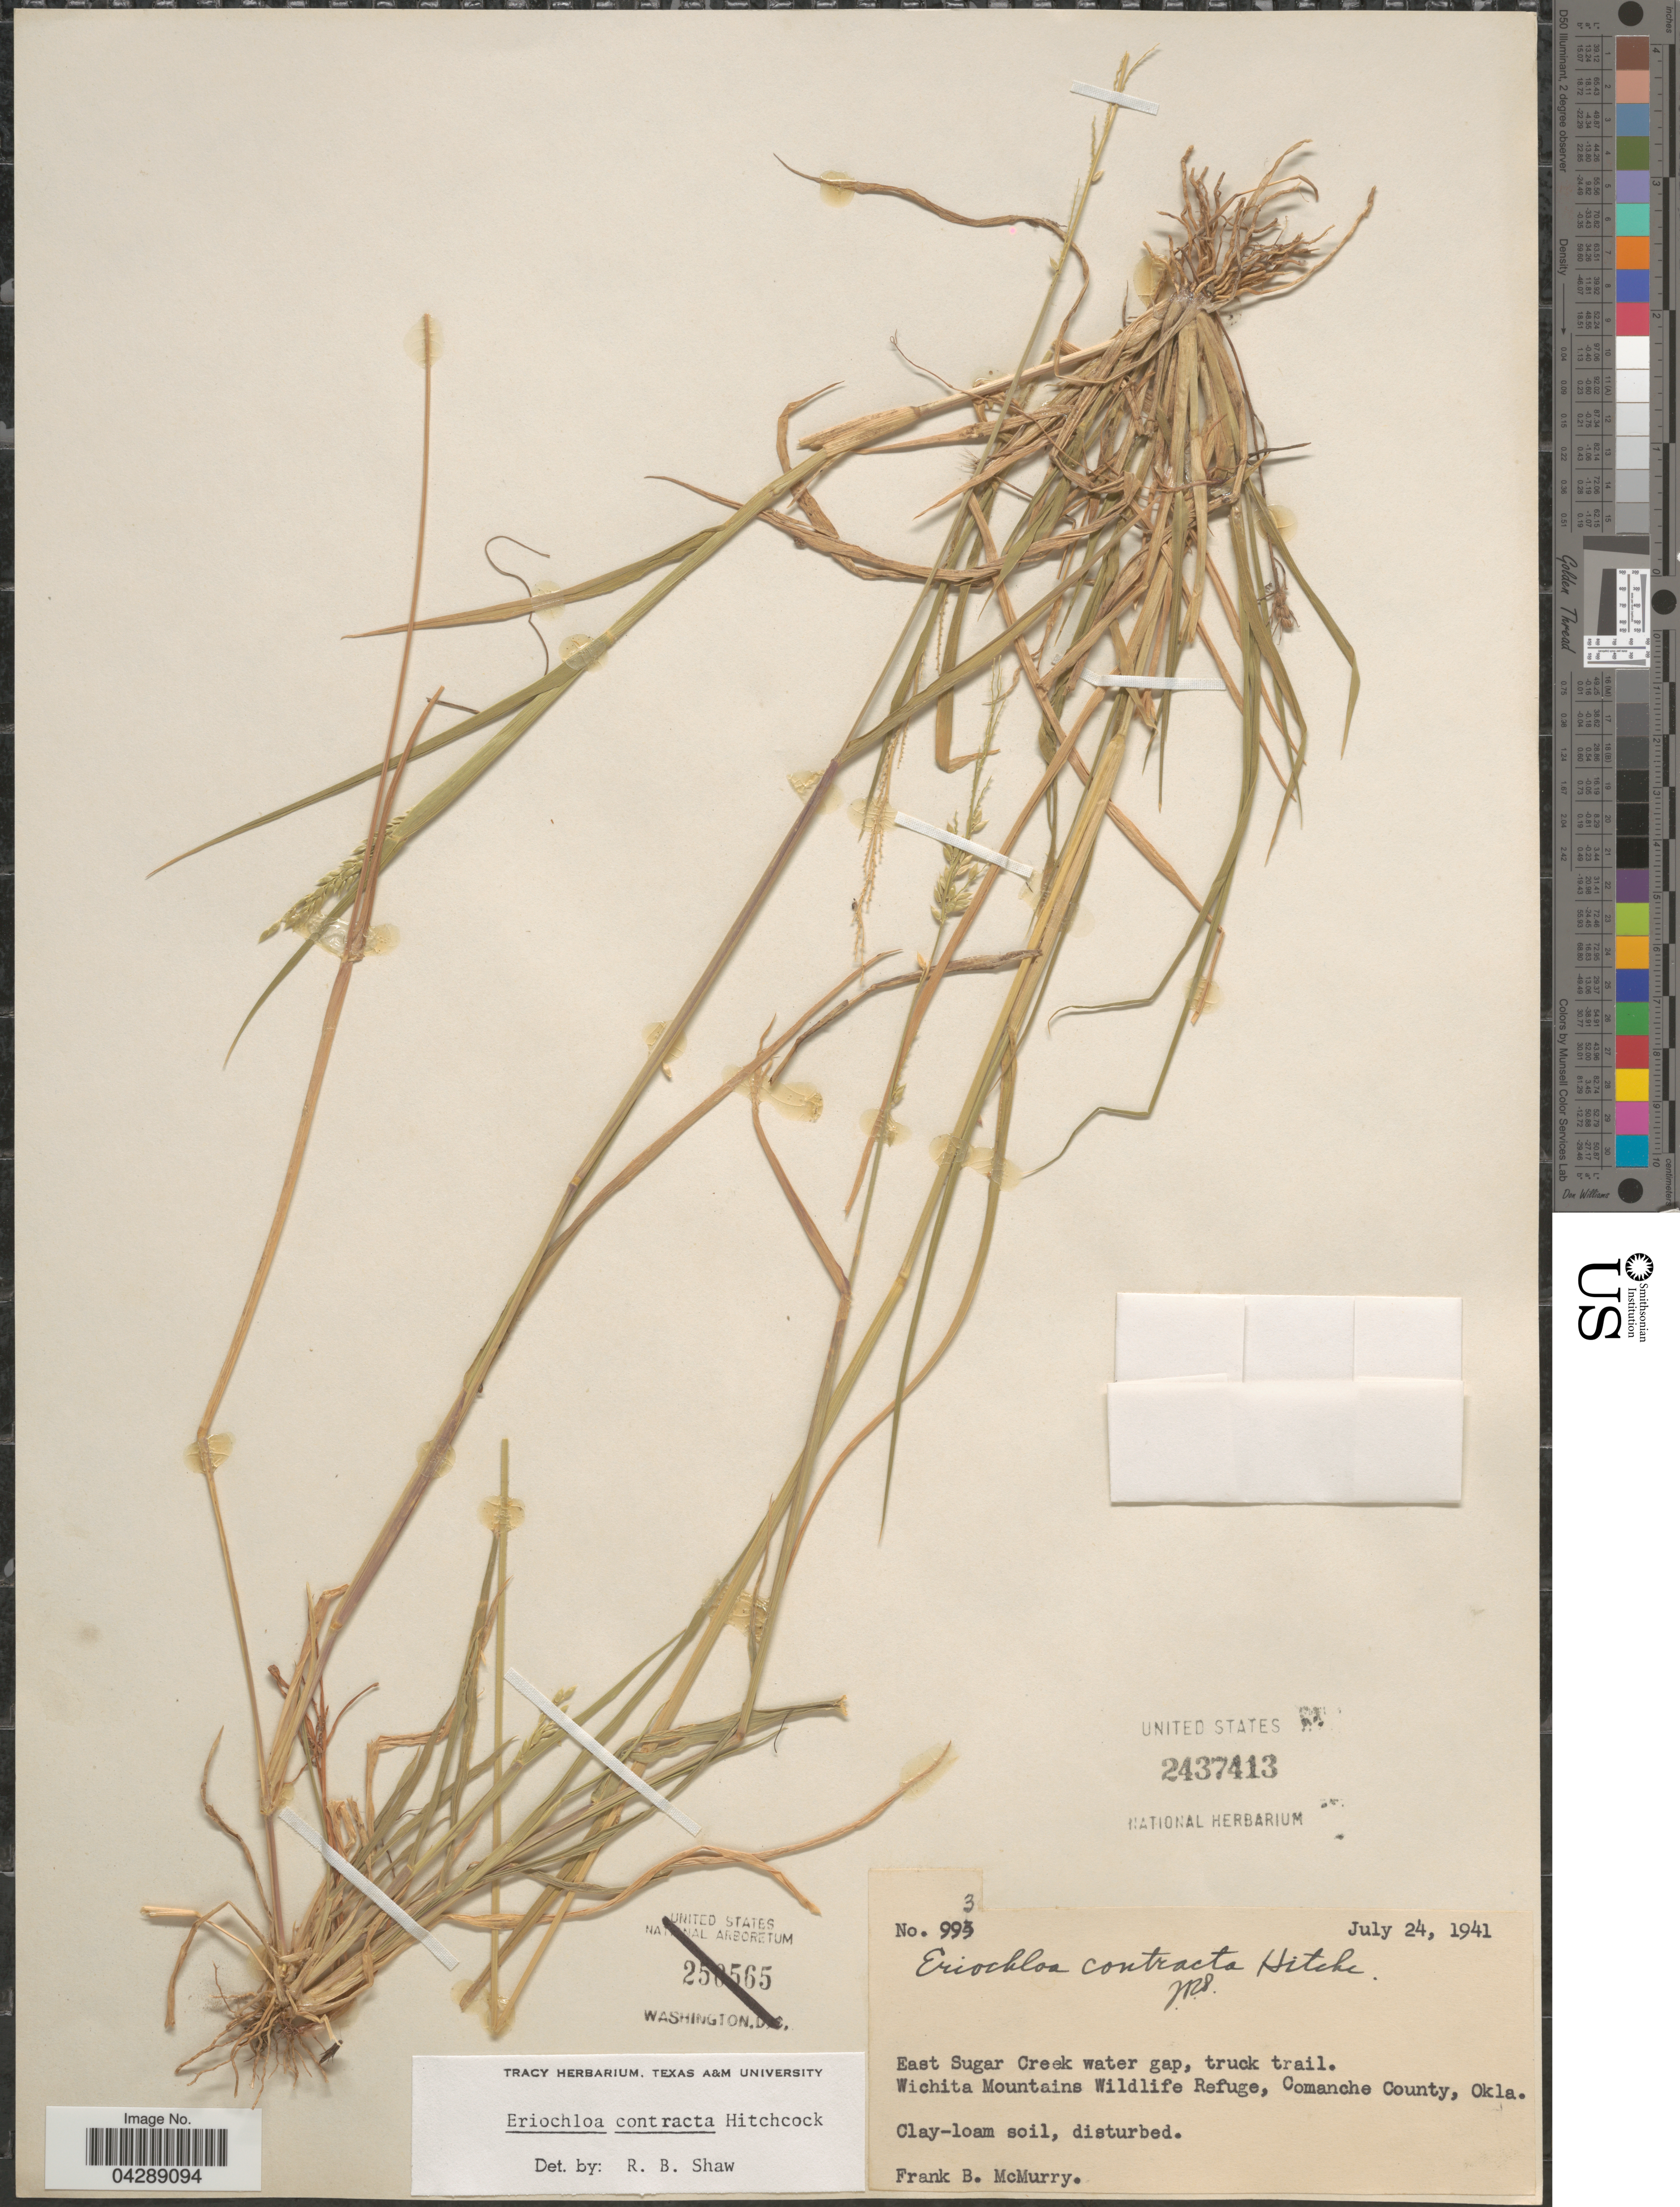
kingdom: Plantae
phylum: Tracheophyta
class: Liliopsida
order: Poales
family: Poaceae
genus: Eriochloa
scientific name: Eriochloa contracta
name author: Hitchc.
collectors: F. B. McMurry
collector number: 993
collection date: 1941-07-24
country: United States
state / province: Oklahoma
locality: East sugar Creek water gap, truck trail. Wichita Mountains Wildlife Refuge, Comanche County.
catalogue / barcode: US 2437413